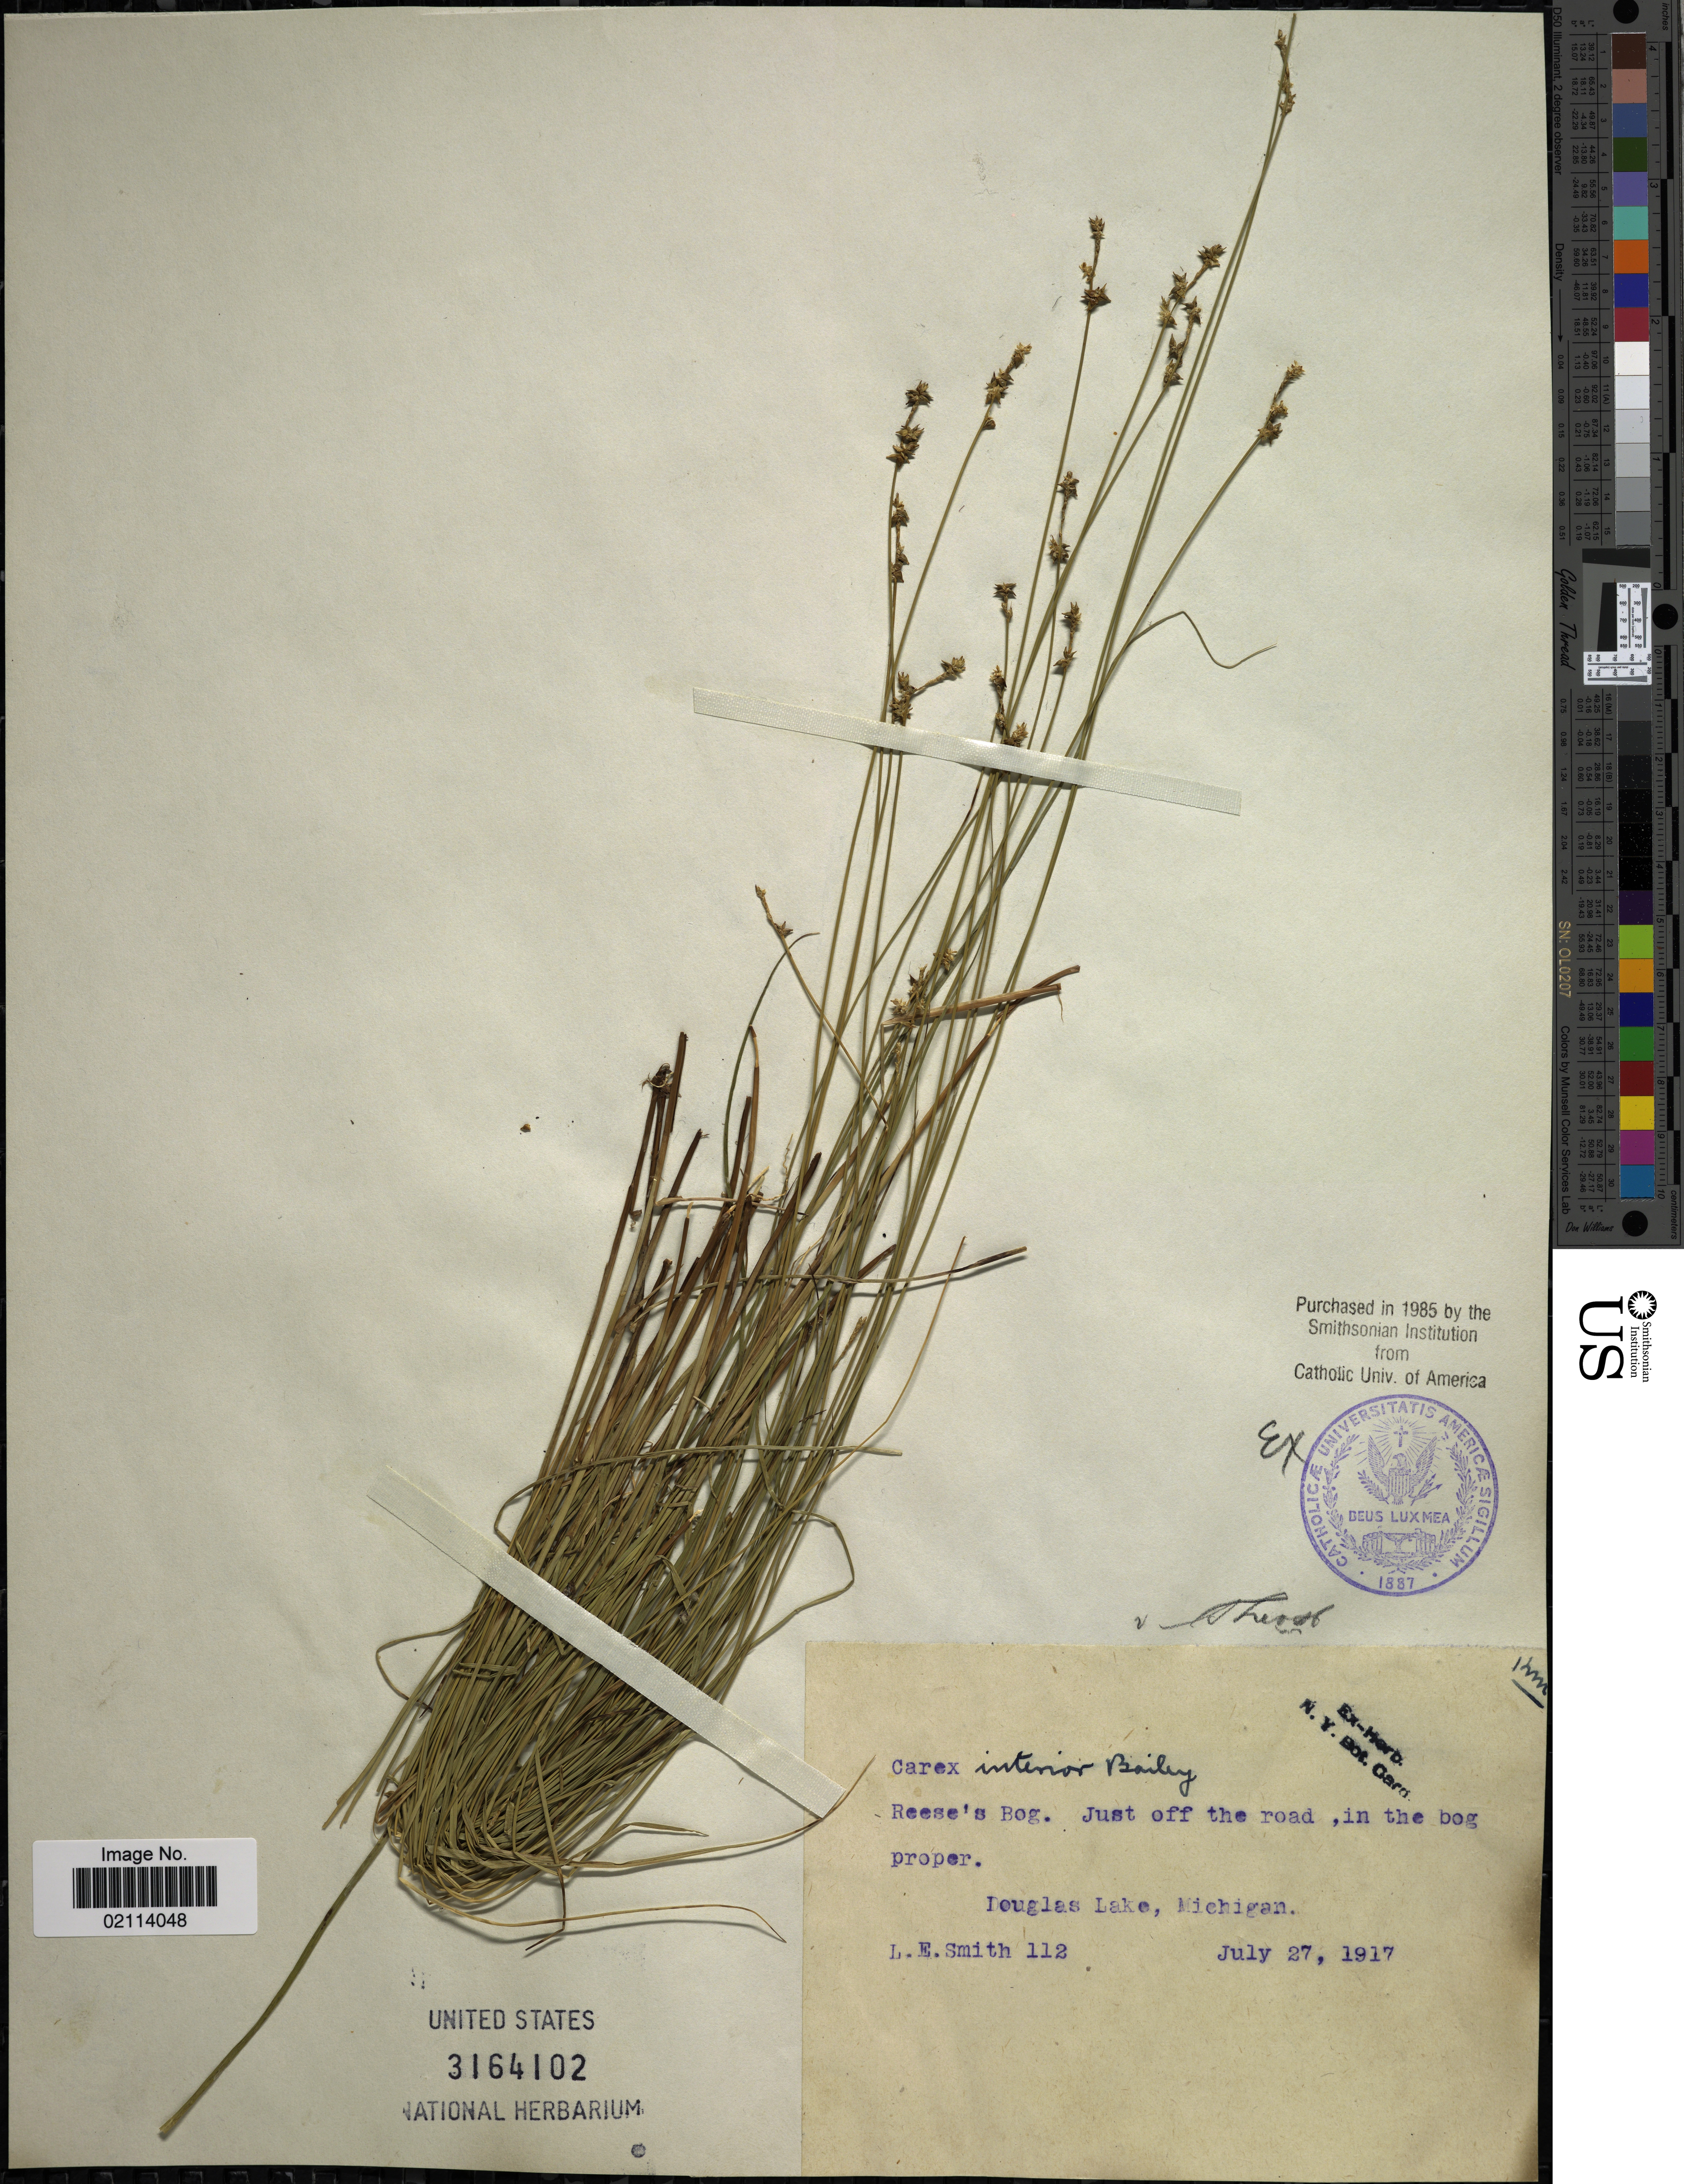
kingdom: Plantae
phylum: Tracheophyta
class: Liliopsida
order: Poales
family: Cyperaceae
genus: Carex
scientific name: Carex interior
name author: L.H. Bailey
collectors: L. E. Smith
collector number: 112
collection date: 1917-07-27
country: United States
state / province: Michigan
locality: Reese's Bog, just off the road, in the bog proper, Douglas Lake.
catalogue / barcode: US 3164102